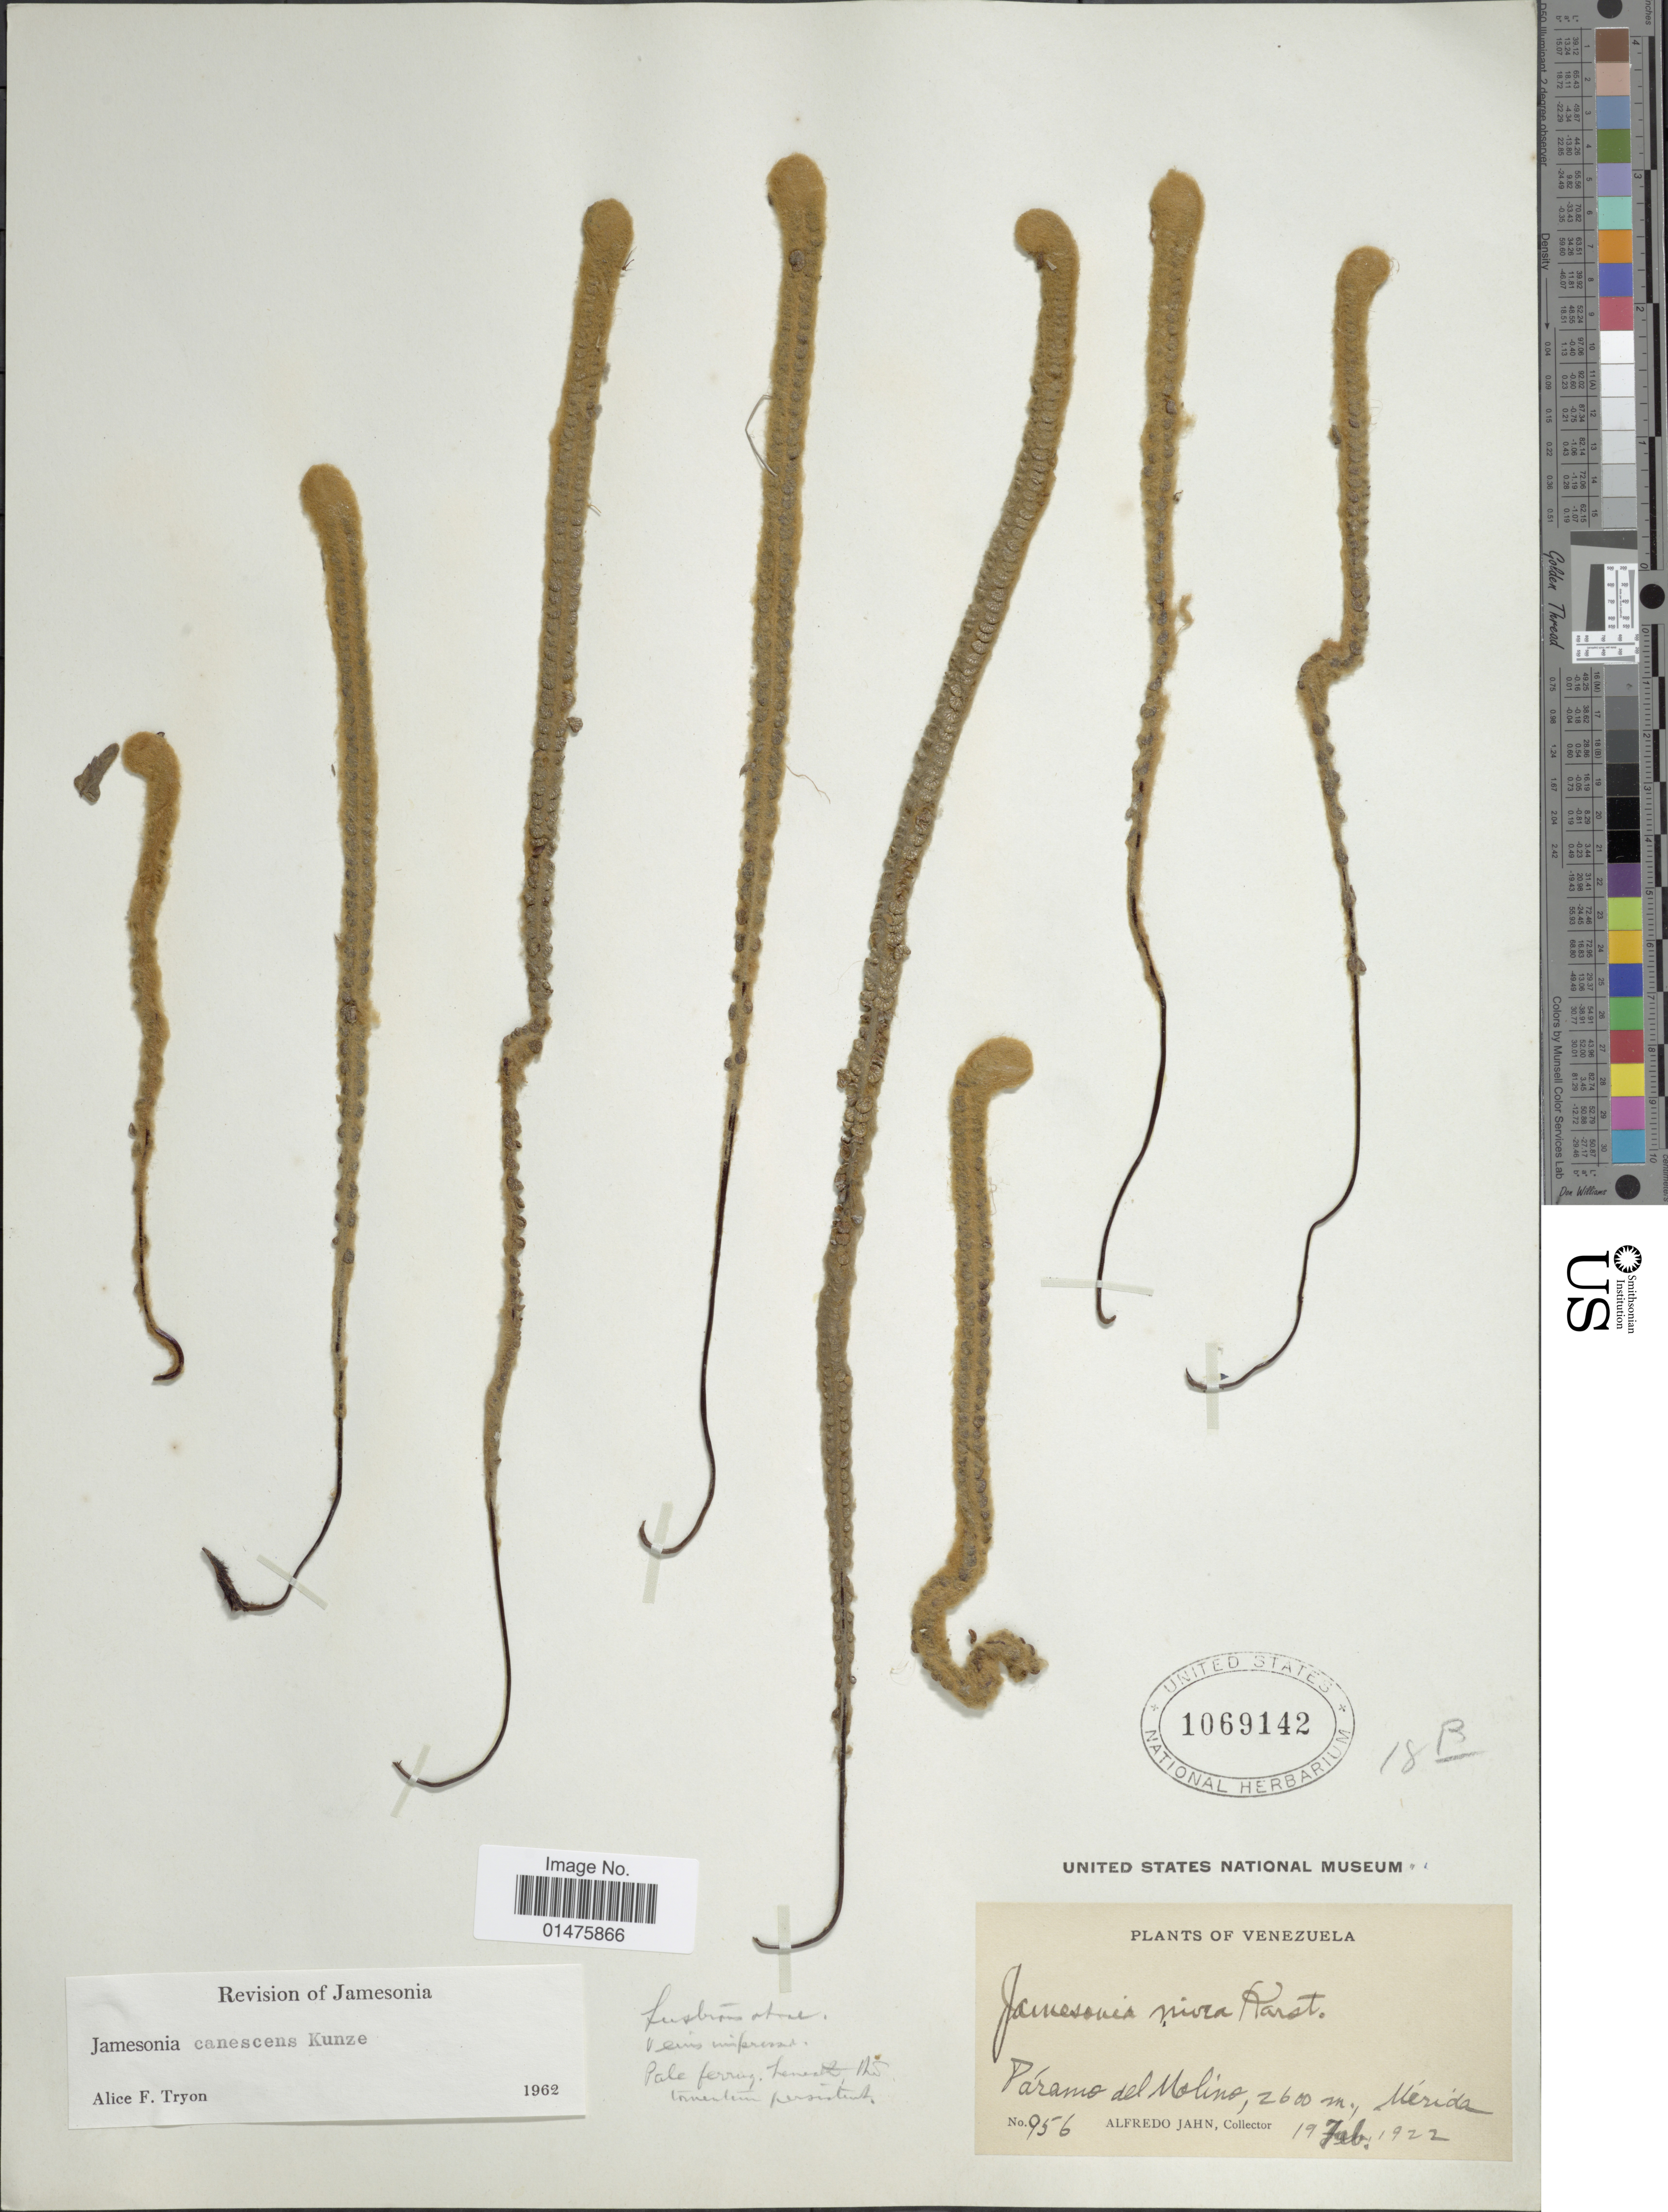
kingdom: Plantae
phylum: Tracheophyta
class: Polypodiopsida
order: Polypodiales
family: Pteridaceae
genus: Jamesonia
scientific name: Jamesonia canescens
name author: Kunze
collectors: A. Jahn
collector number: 956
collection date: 1922-02-19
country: Venezuela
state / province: Mérida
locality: Páramo del Molino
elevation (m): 2600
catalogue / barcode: US 1069142